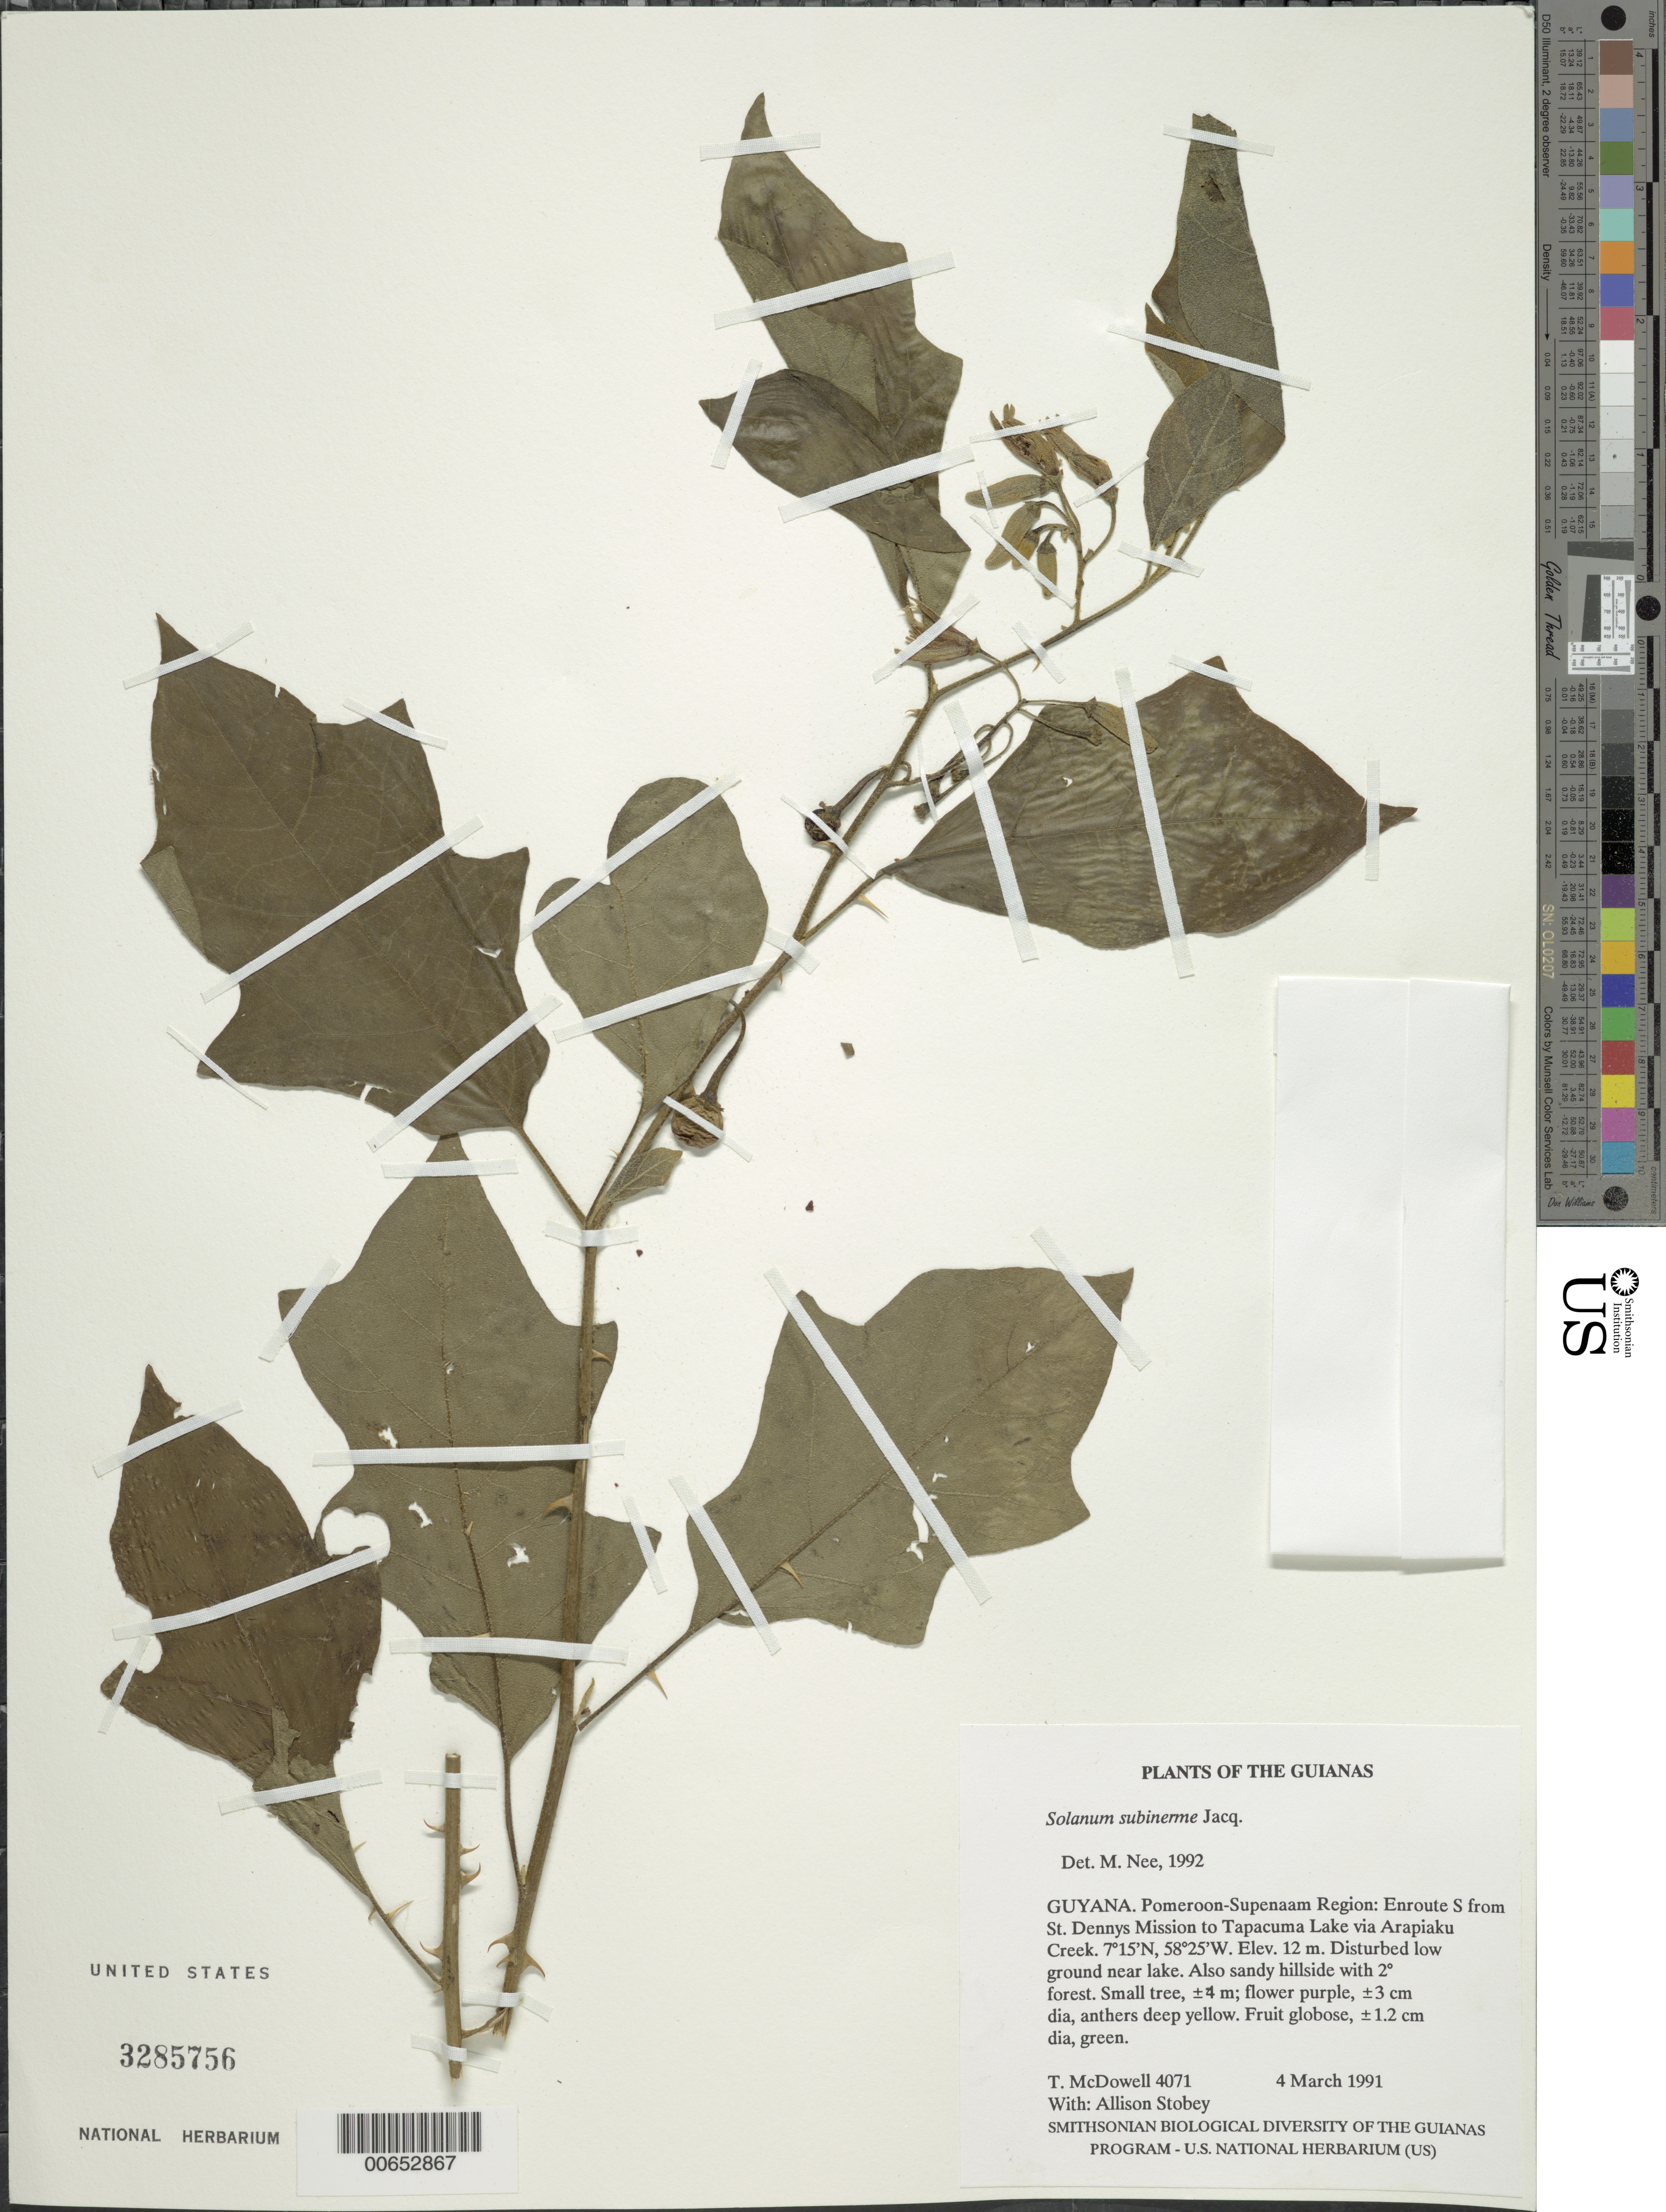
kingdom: Plantae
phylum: Tracheophyta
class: Magnoliopsida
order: Solanales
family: Solanaceae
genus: Solanum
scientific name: Solanum subinerme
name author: Jacq.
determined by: Nee, Michael H.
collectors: T. McDowell, D. Gopaul, C. Horn & J. H. Wiersema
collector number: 4071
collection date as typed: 3 Mar 1991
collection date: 1991-03-03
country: Guyana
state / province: Pomeroon-Supenaam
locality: Enroute S from St. Dennys Mission to Tapacuma Lake via Arapiaku Creek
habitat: Disturbed low ground near lake. Also sandy hillside with secondary forest.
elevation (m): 12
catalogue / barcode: US 3285756